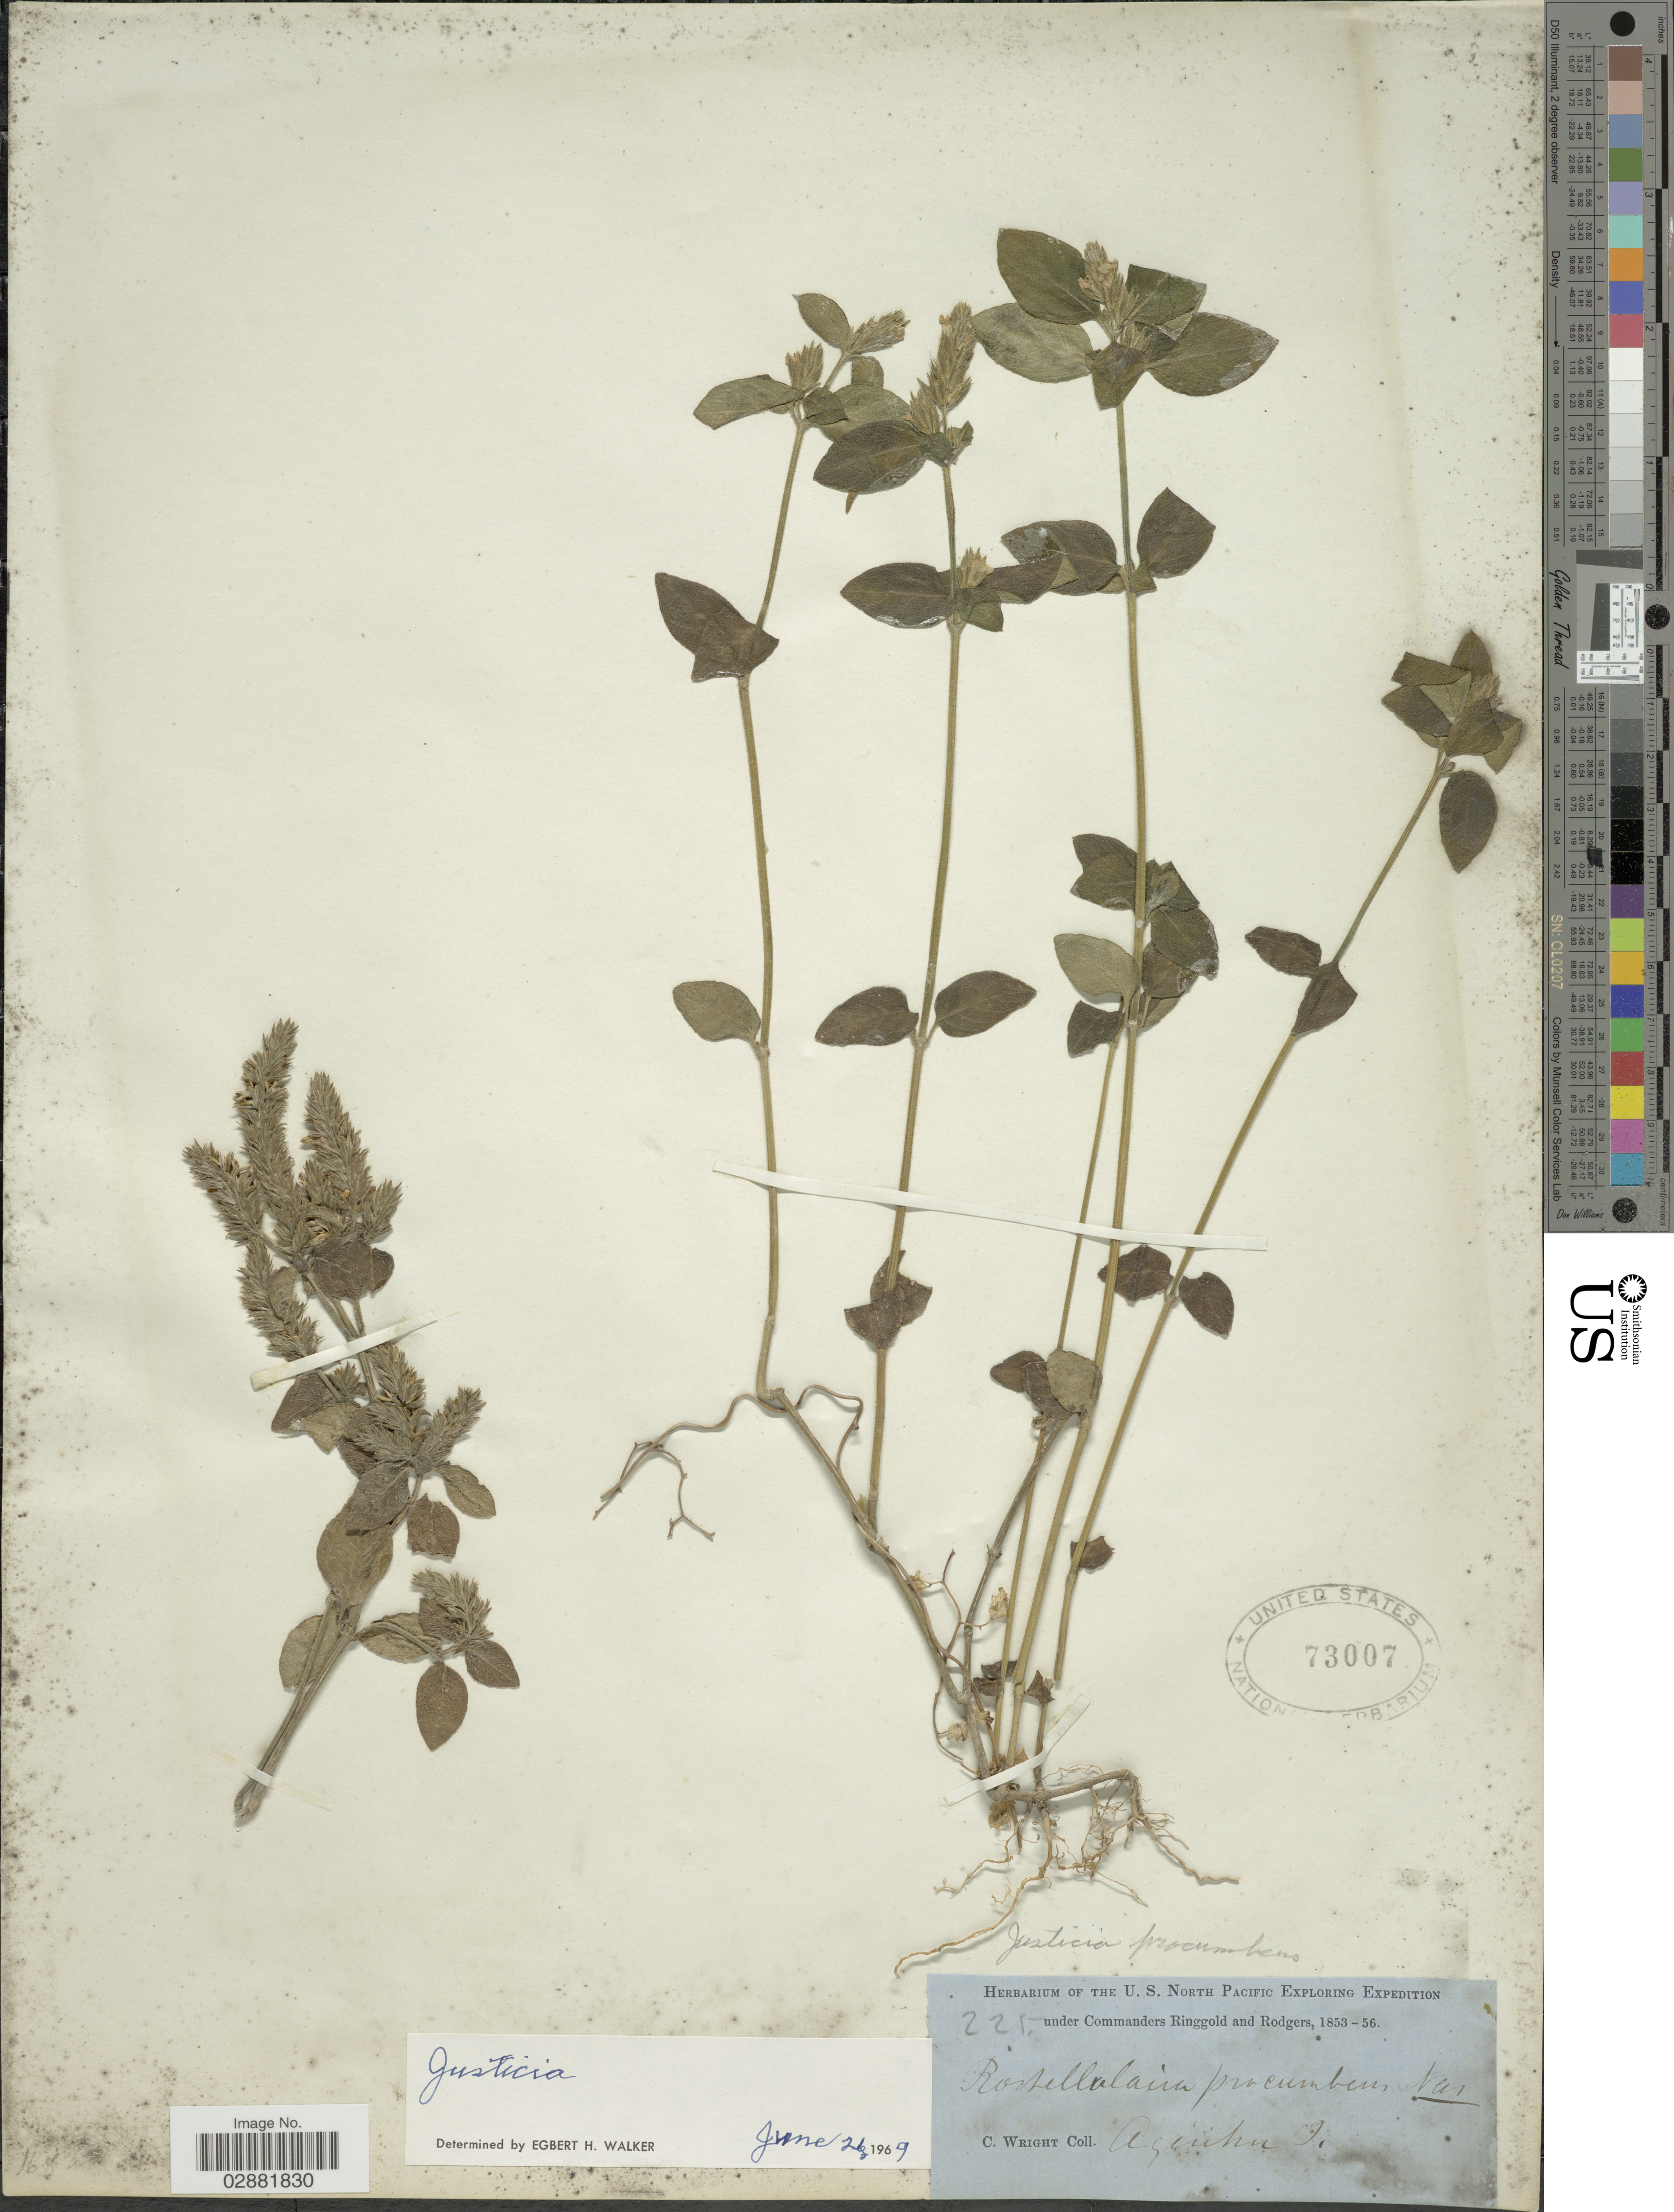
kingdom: Plantae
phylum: Tracheophyta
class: Magnoliopsida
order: Lamiales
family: Acanthaceae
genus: Justicia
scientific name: Justicia procumbens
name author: L.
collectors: C. Wright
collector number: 225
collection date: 1853/1856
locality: Azeinkuhl [interpreted].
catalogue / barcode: US 73007